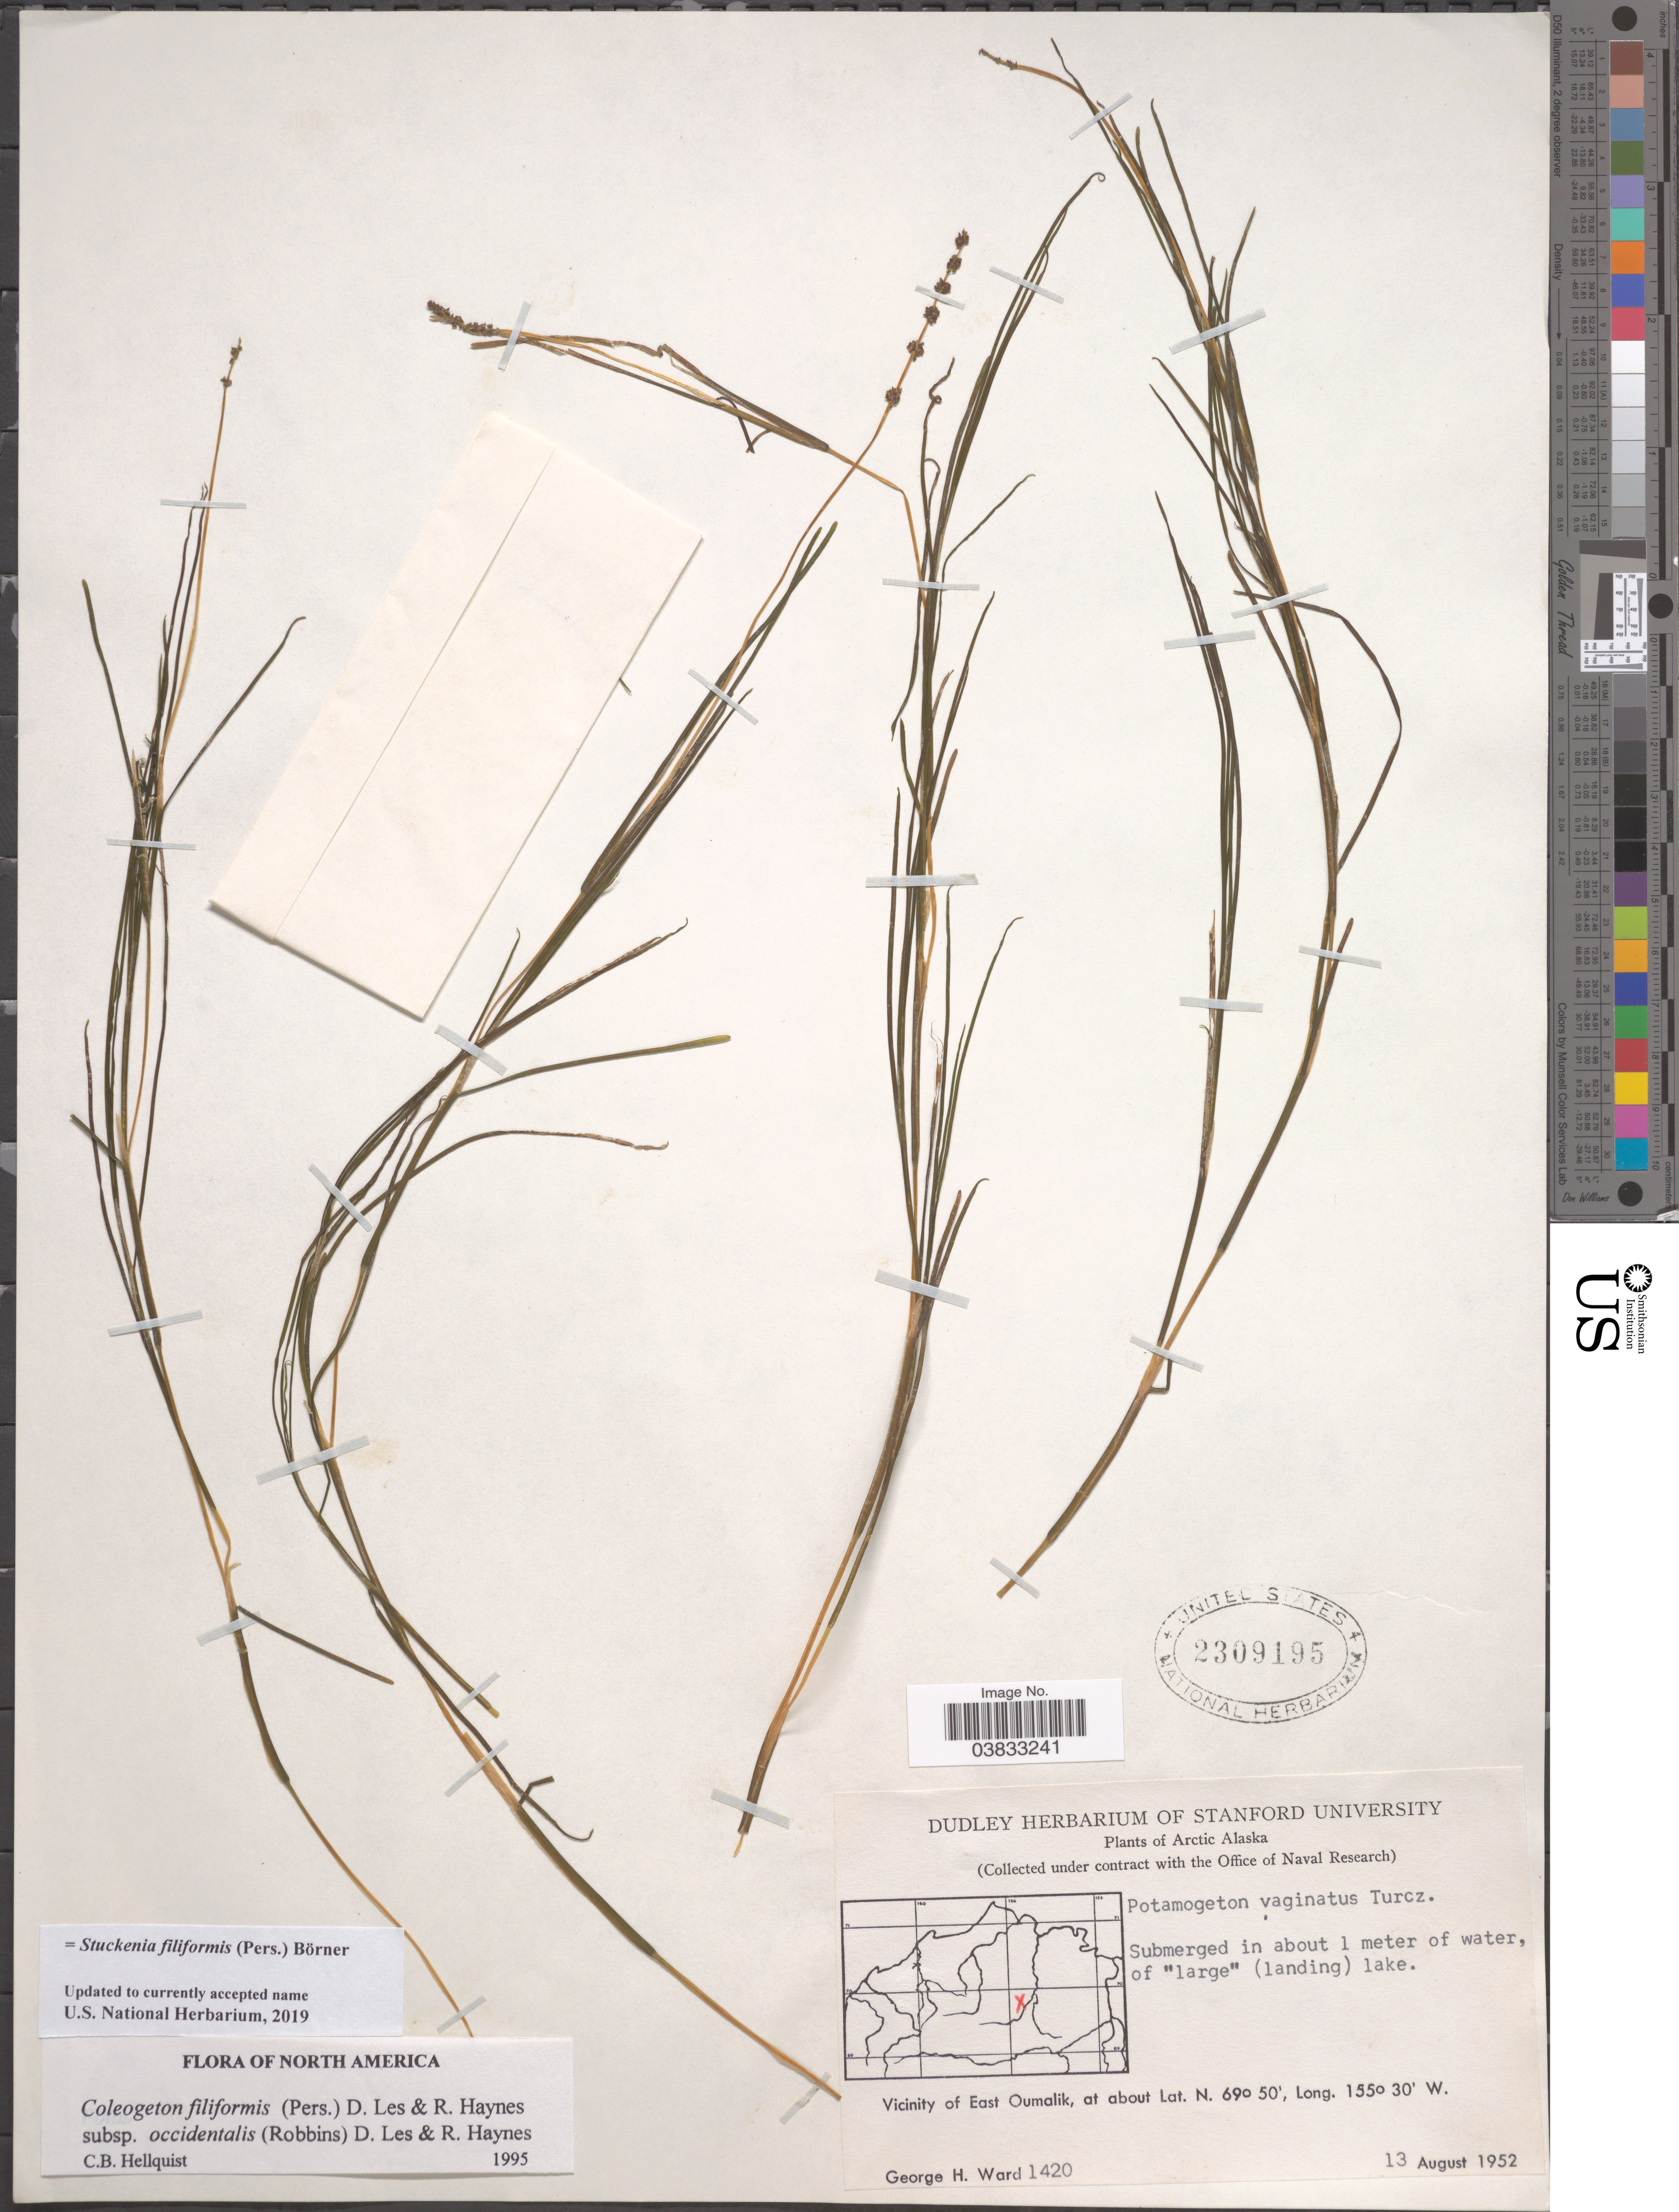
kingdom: Plantae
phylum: Tracheophyta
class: Liliopsida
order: Alismatales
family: Potamogetonaceae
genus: Stuckenia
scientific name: Stuckenia filiformis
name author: (Pers.) Börner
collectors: G. H. Ward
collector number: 1420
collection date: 1952-08-13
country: United States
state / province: Alaska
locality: Arctic Alaska. Vicinity of East Oumalik.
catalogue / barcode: US 2309195